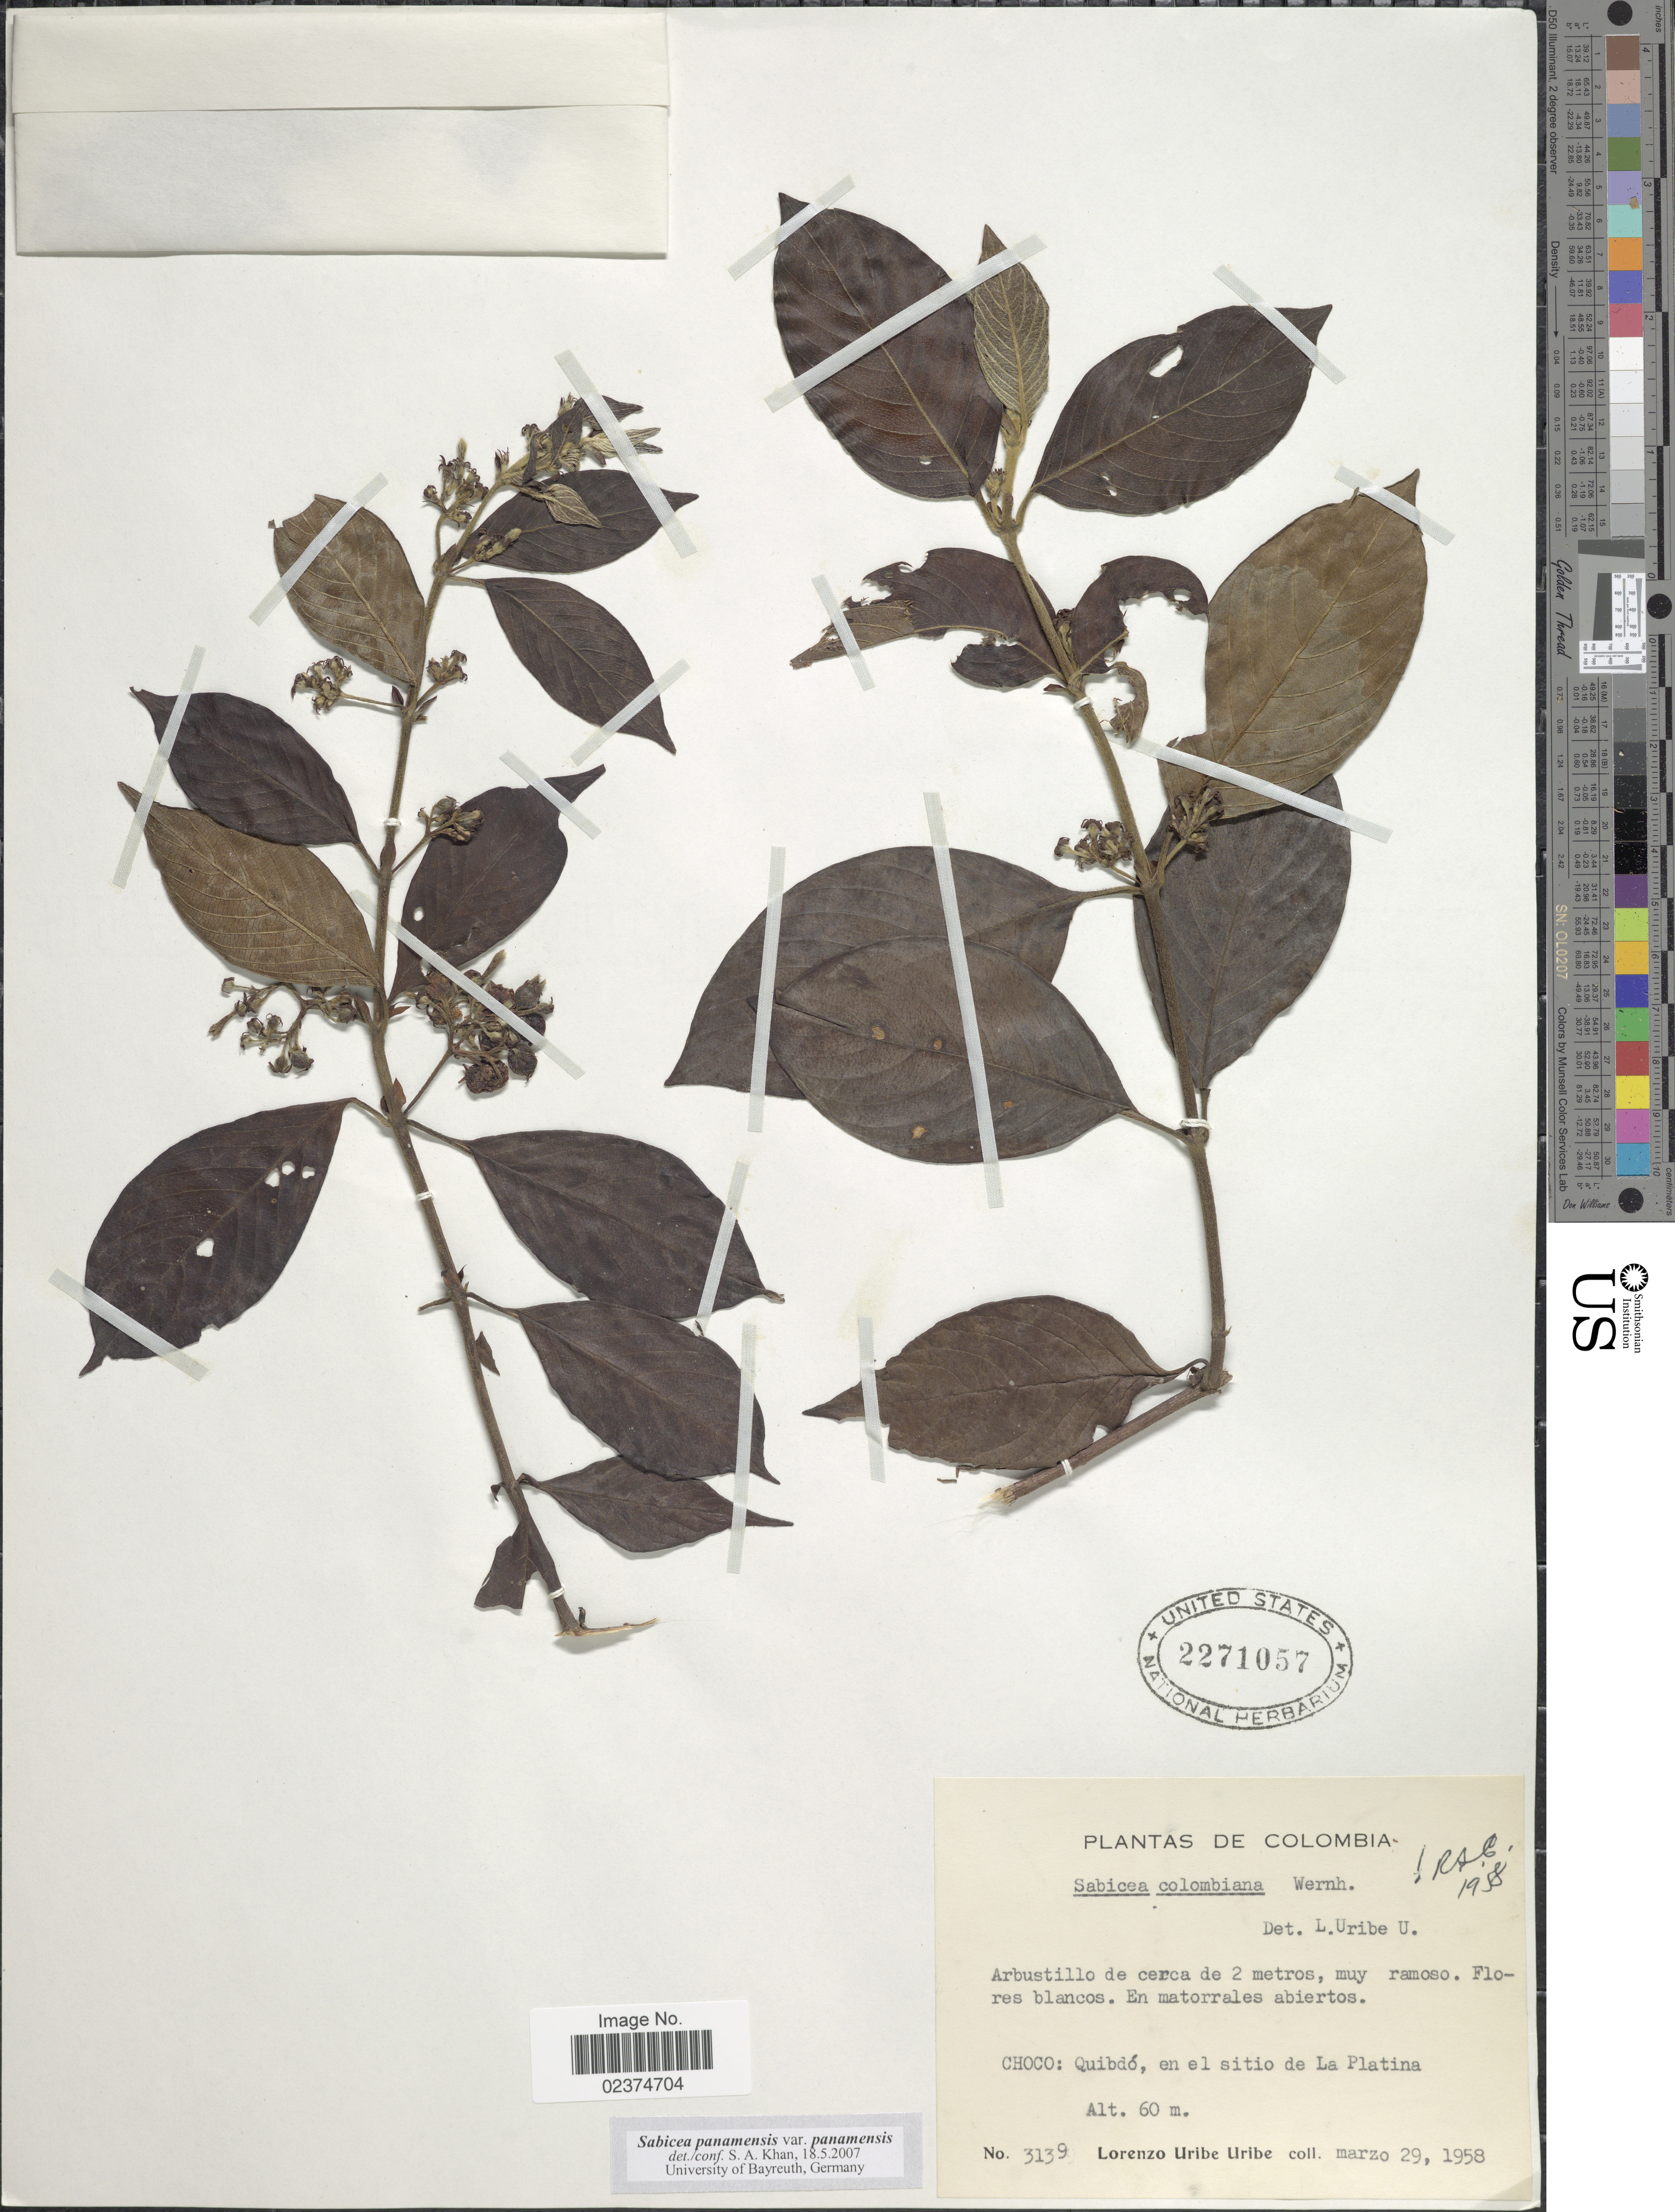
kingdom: Plantae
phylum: Tracheophyta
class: Magnoliopsida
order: Gentianales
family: Rubiaceae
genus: Sabicea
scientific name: Sabicea panamensis var. panamensis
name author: Wernham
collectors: L. Uribe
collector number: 3139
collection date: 1958-03-29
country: Colombia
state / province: Chocó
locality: Quibdo, en el sitio de La Platina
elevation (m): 60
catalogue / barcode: US 2271057